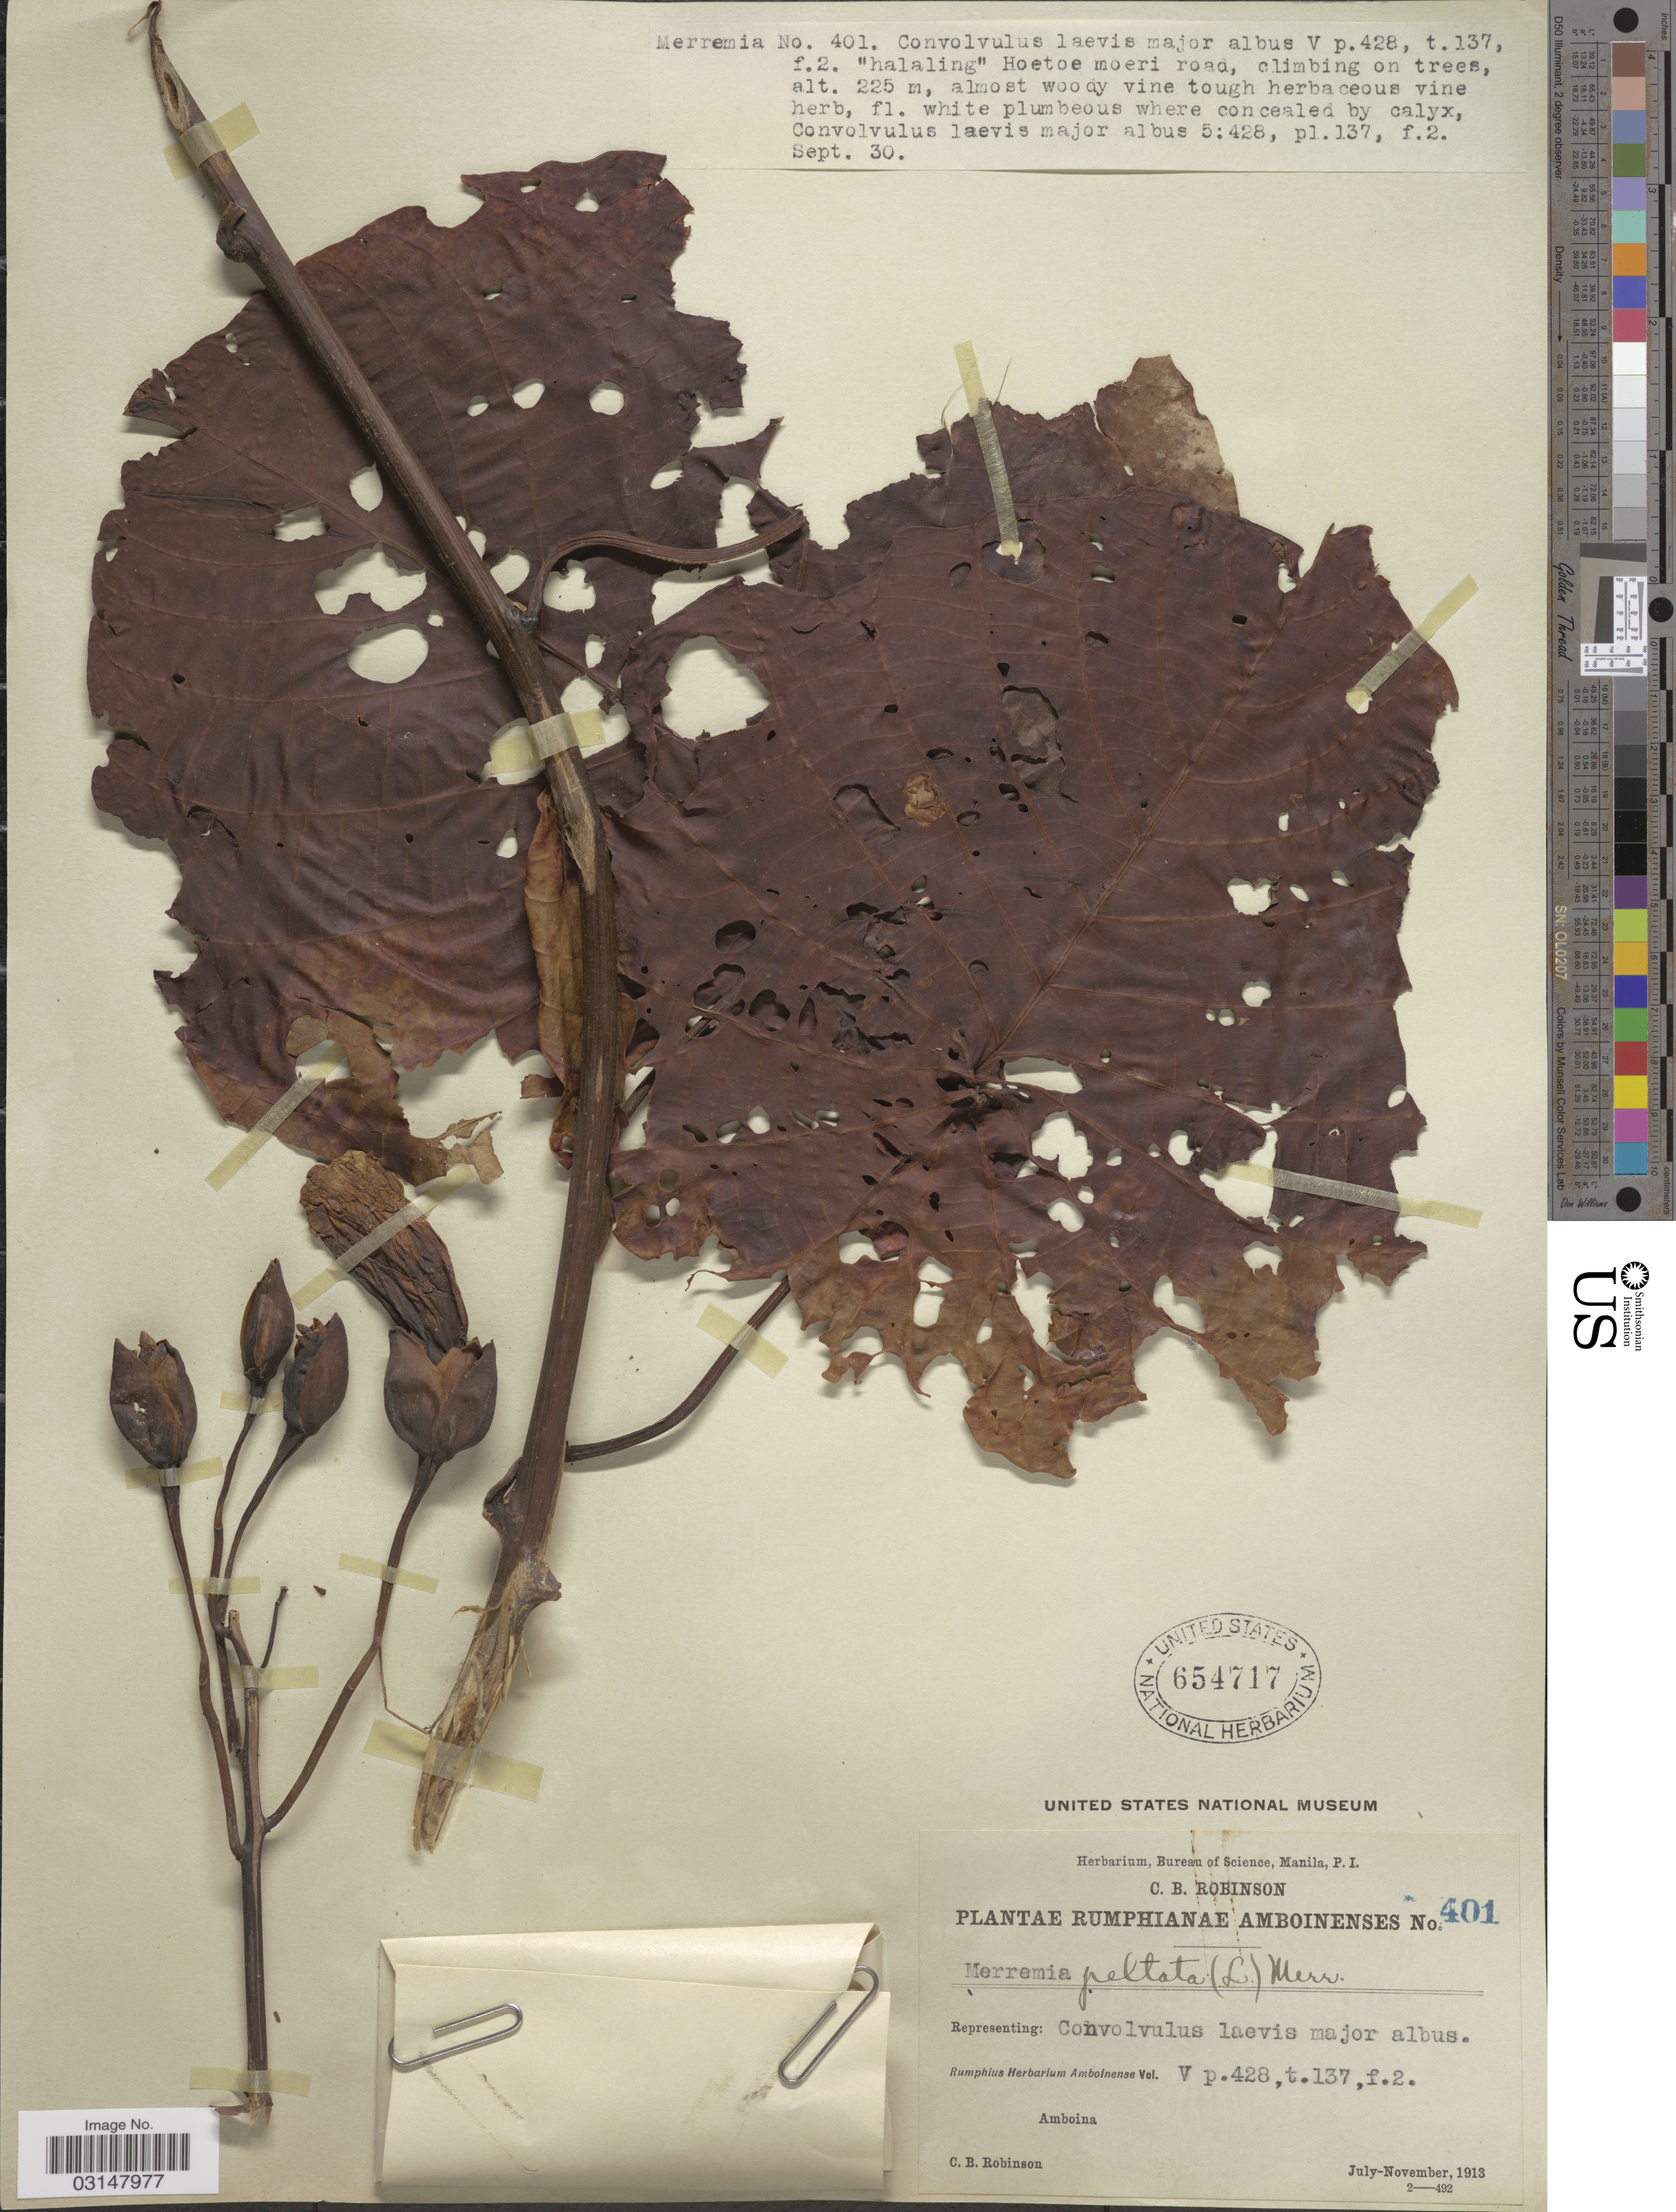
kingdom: Plantae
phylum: Tracheophyta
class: Magnoliopsida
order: Solanales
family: Convolvulaceae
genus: Decalobanthus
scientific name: Decalobanthus peltatus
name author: (L.) A. R. Simões & Staples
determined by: Wagner, W. L., (BOT), Smithsonian Institution - National Museum of Natural History (UNITED STATES)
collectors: C. Robinson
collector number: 401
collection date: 1913-09-30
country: Indonesia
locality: Amboina. Hoetoe moeri road.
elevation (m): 225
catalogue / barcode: US 654717